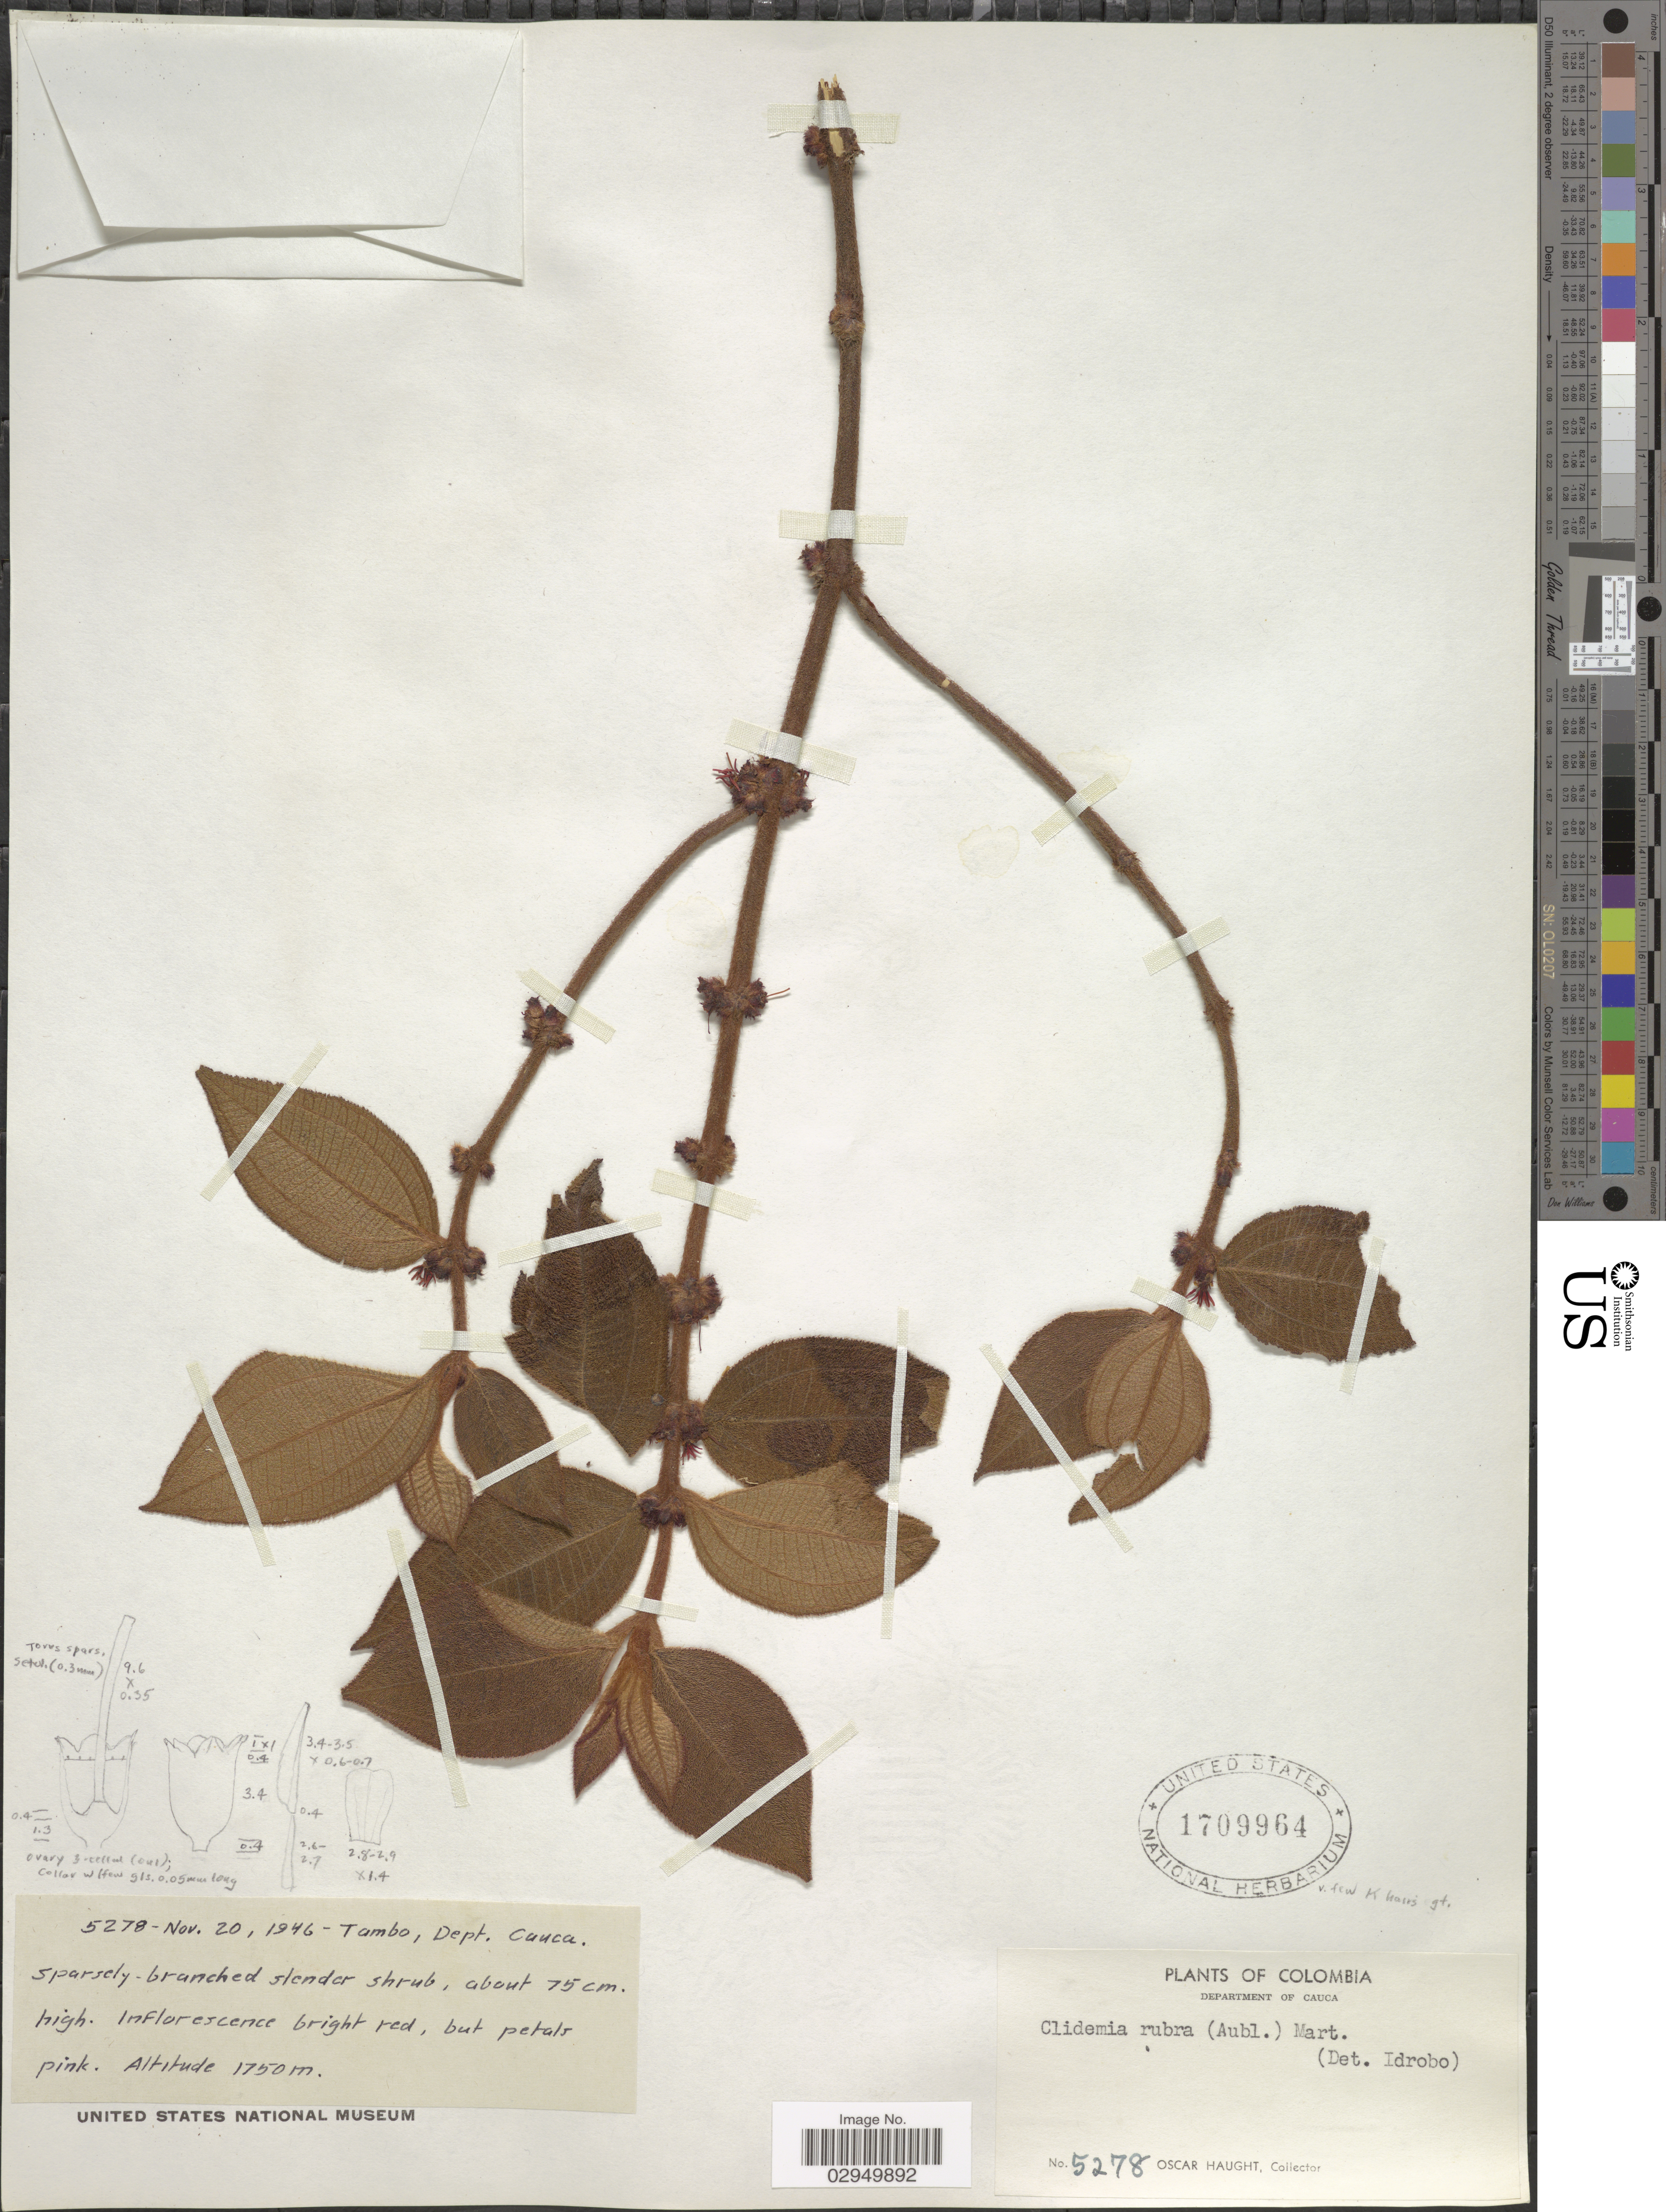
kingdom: Plantae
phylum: Tracheophyta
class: Magnoliopsida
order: Myrtales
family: Melastomataceae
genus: Clidemia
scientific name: Clidemia sericea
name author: D. Don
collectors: O. L. Haught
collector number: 5278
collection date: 1946-11-20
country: Colombia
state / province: Cauca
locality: Department of Cauca. Tambo, Dept. Cauca.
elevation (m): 1750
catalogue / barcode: US 1709964